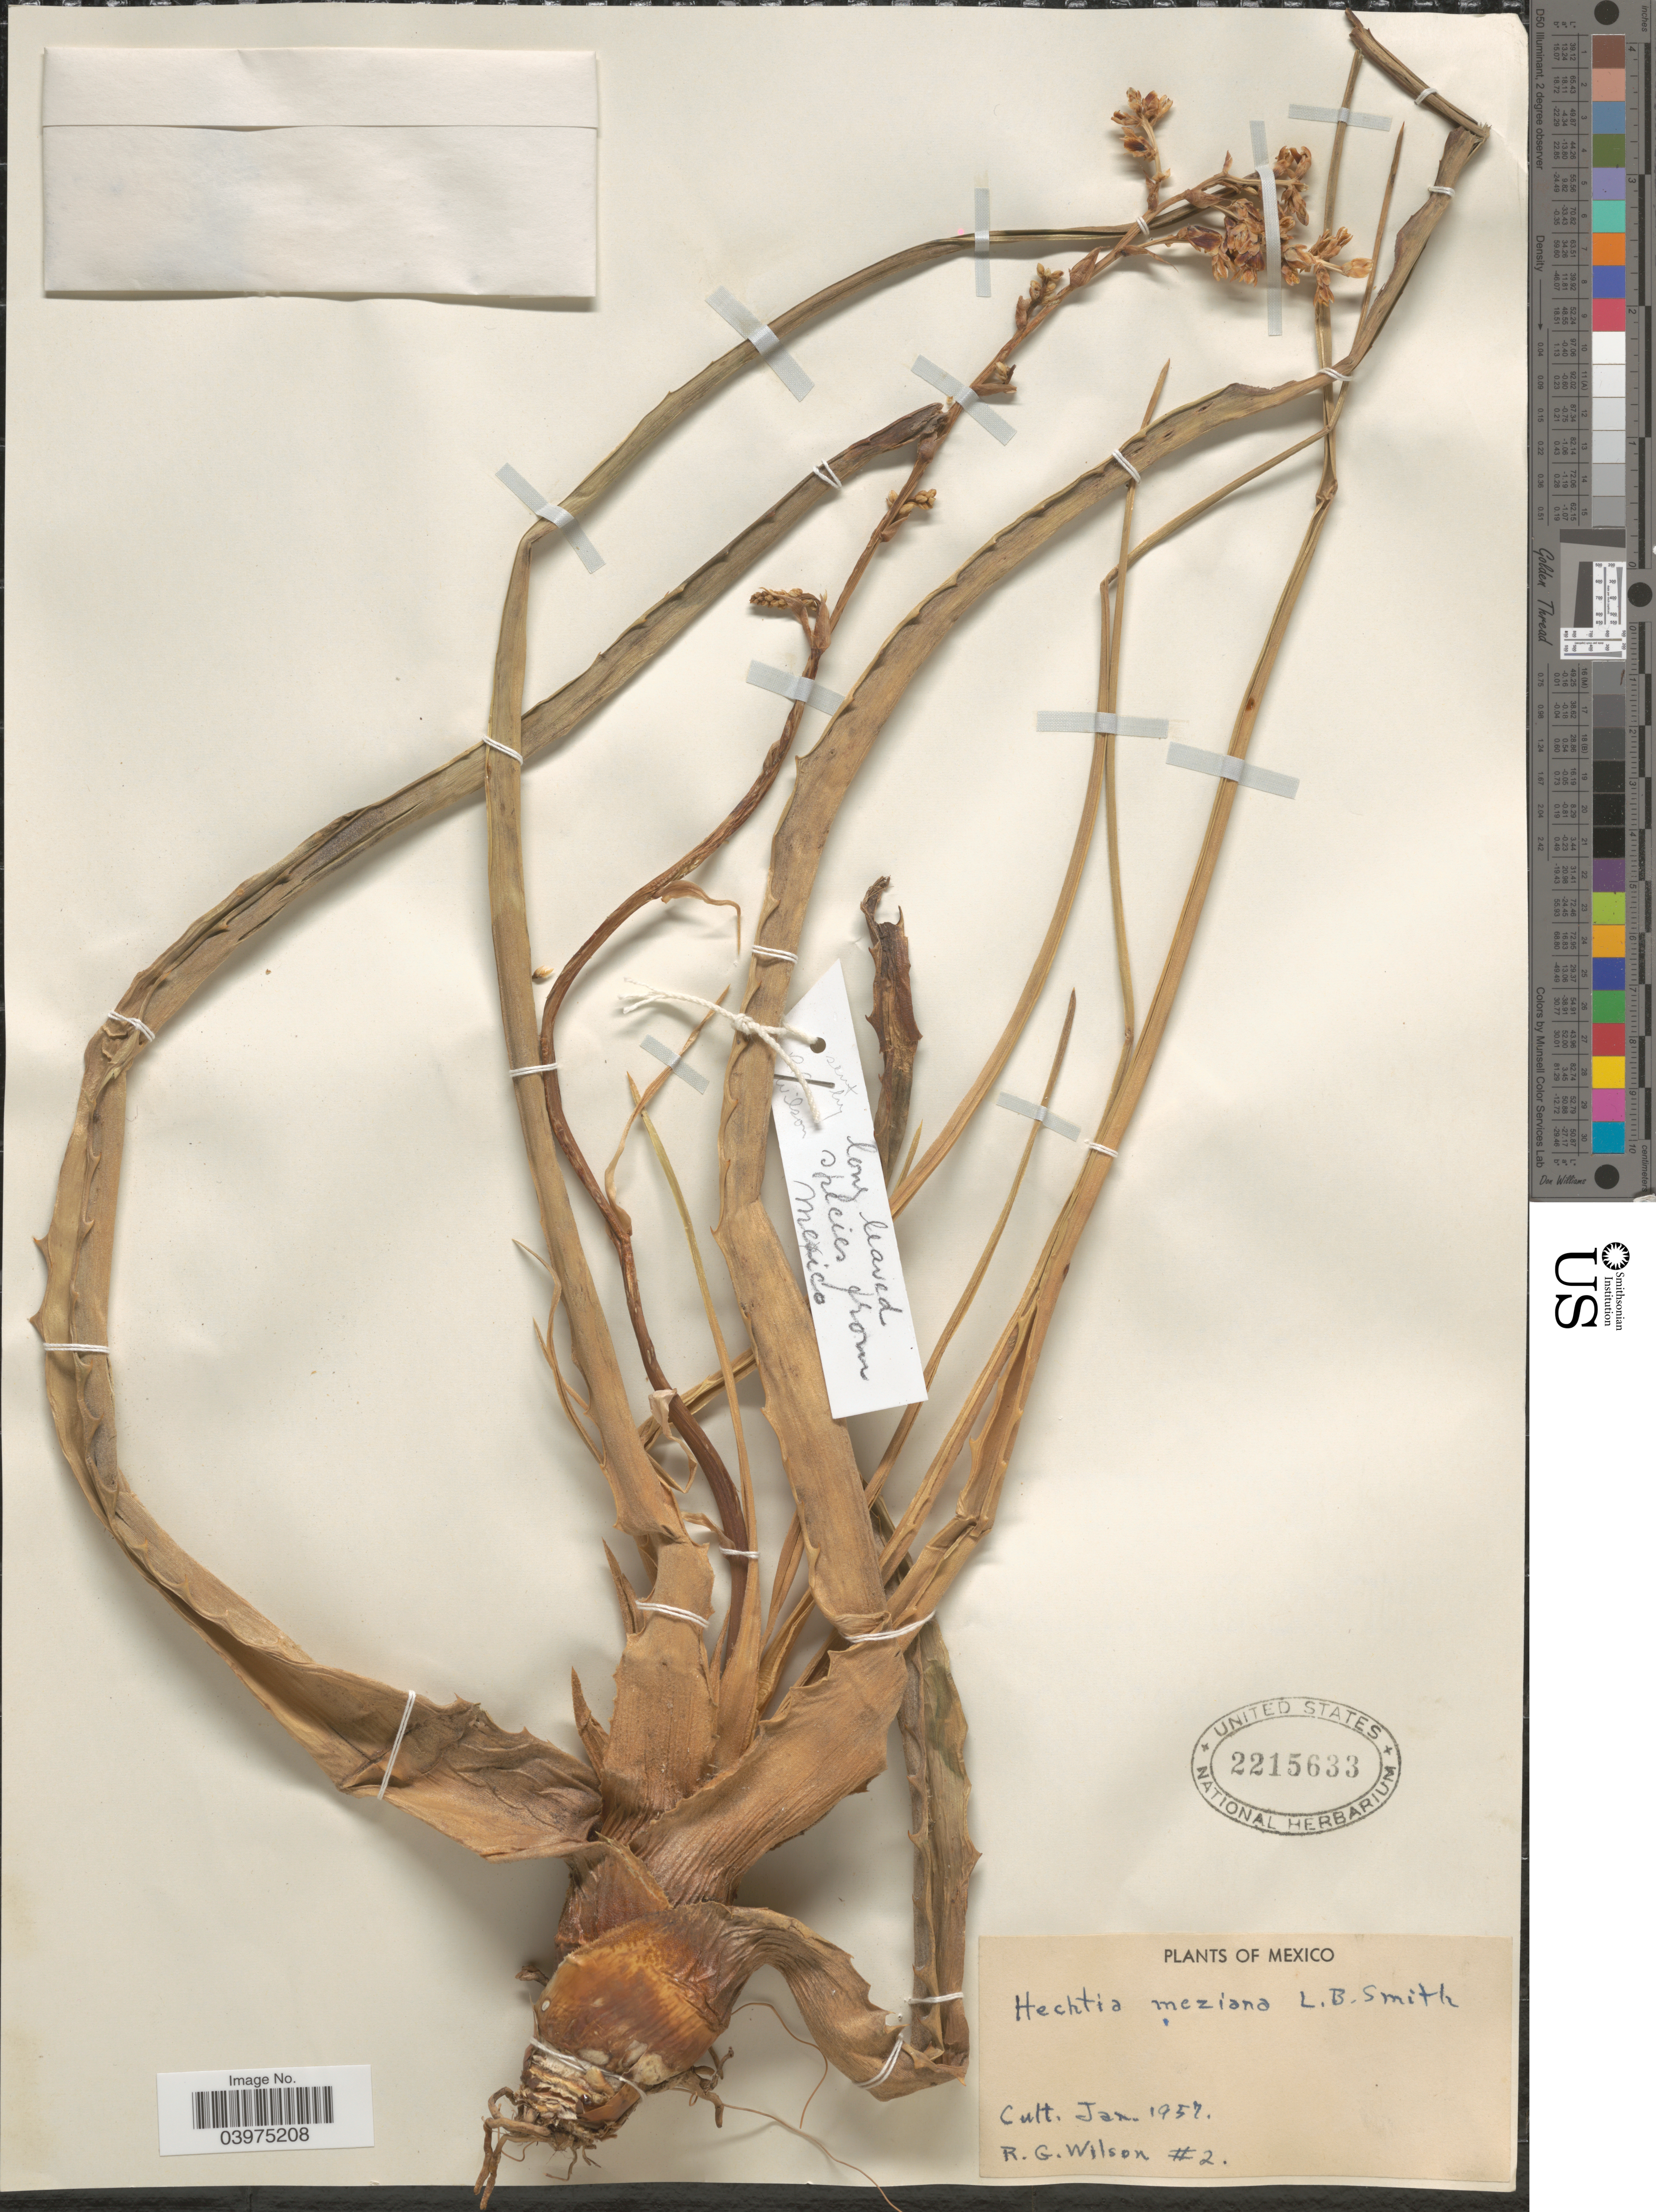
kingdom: Plantae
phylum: Tracheophyta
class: Liliopsida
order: Poales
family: Bromeliaceae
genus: Hechtia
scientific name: Hechtia meziana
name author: L.B. Sm.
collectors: R. G. Wilson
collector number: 2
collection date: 1957-01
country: Mexico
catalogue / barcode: US 2215633